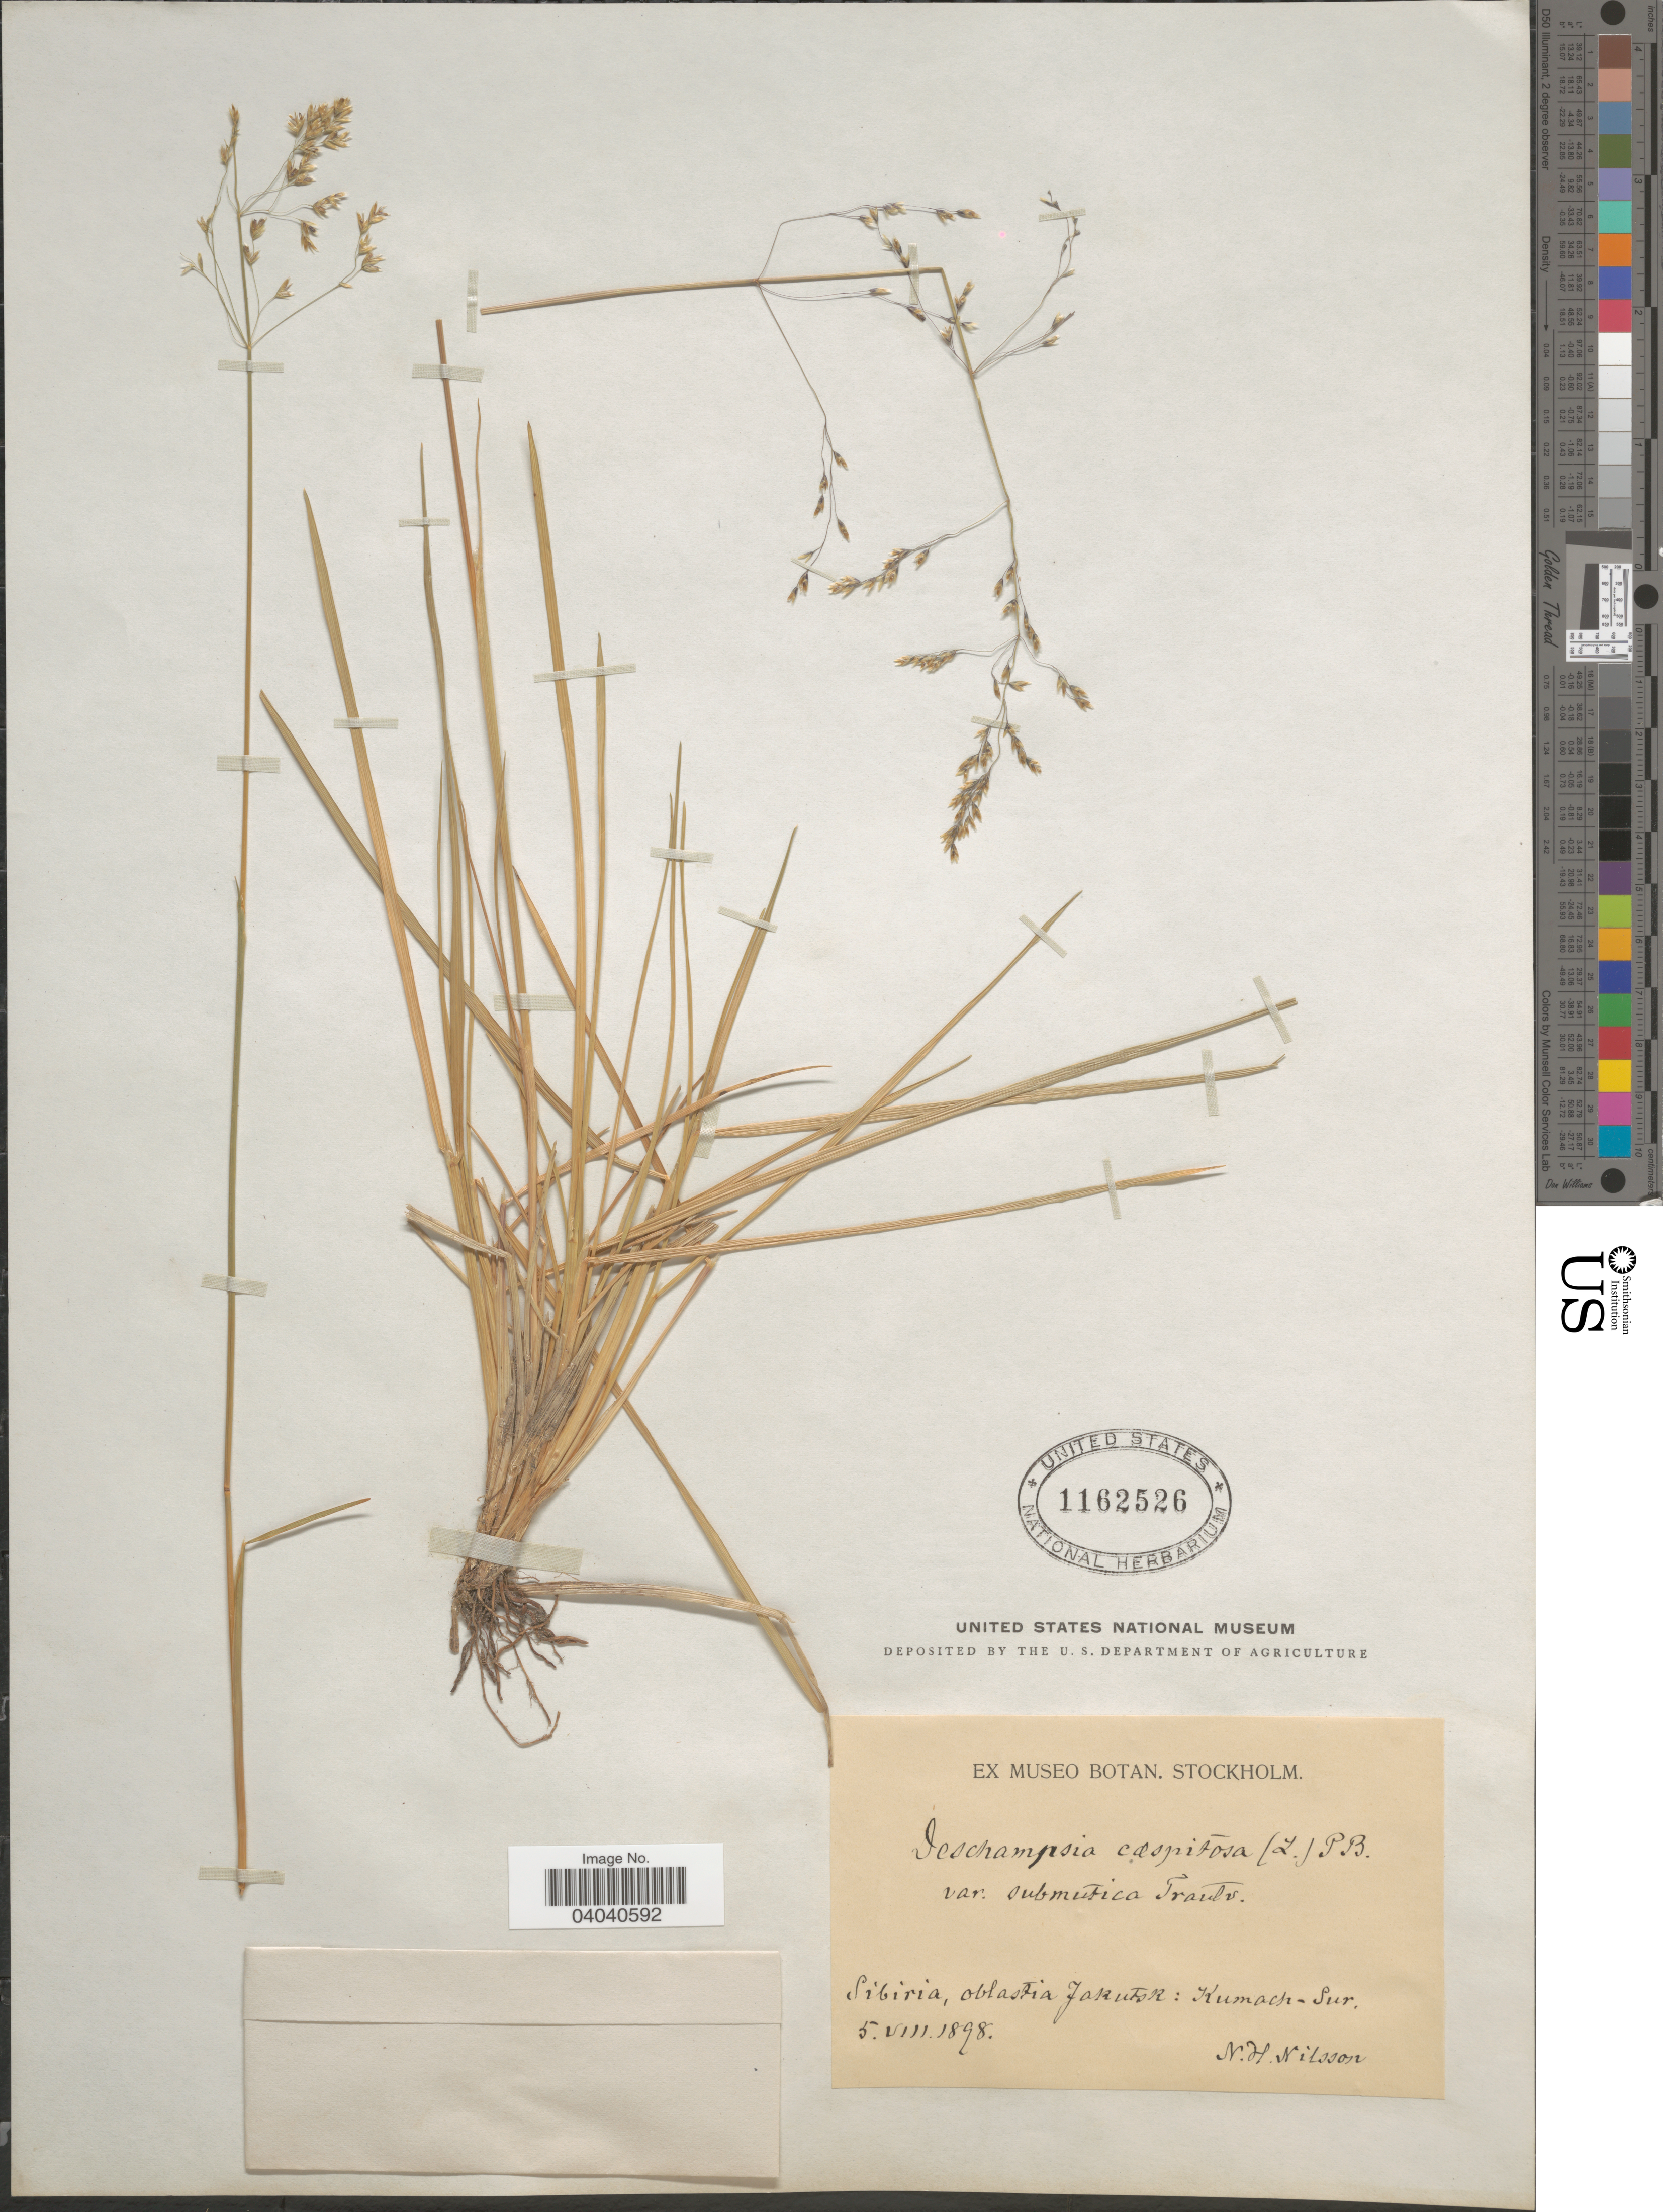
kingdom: Plantae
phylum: Tracheophyta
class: Liliopsida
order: Poales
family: Poaceae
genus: Deschampsia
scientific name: Deschampsia cespitosa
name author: (L.) P. Beauv.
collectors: N. H. Nilsson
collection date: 1898-08-05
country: Russian Federation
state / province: Sakha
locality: Sibiria, oblastia Jakutsk : Kumach-Sur.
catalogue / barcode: US 1162526